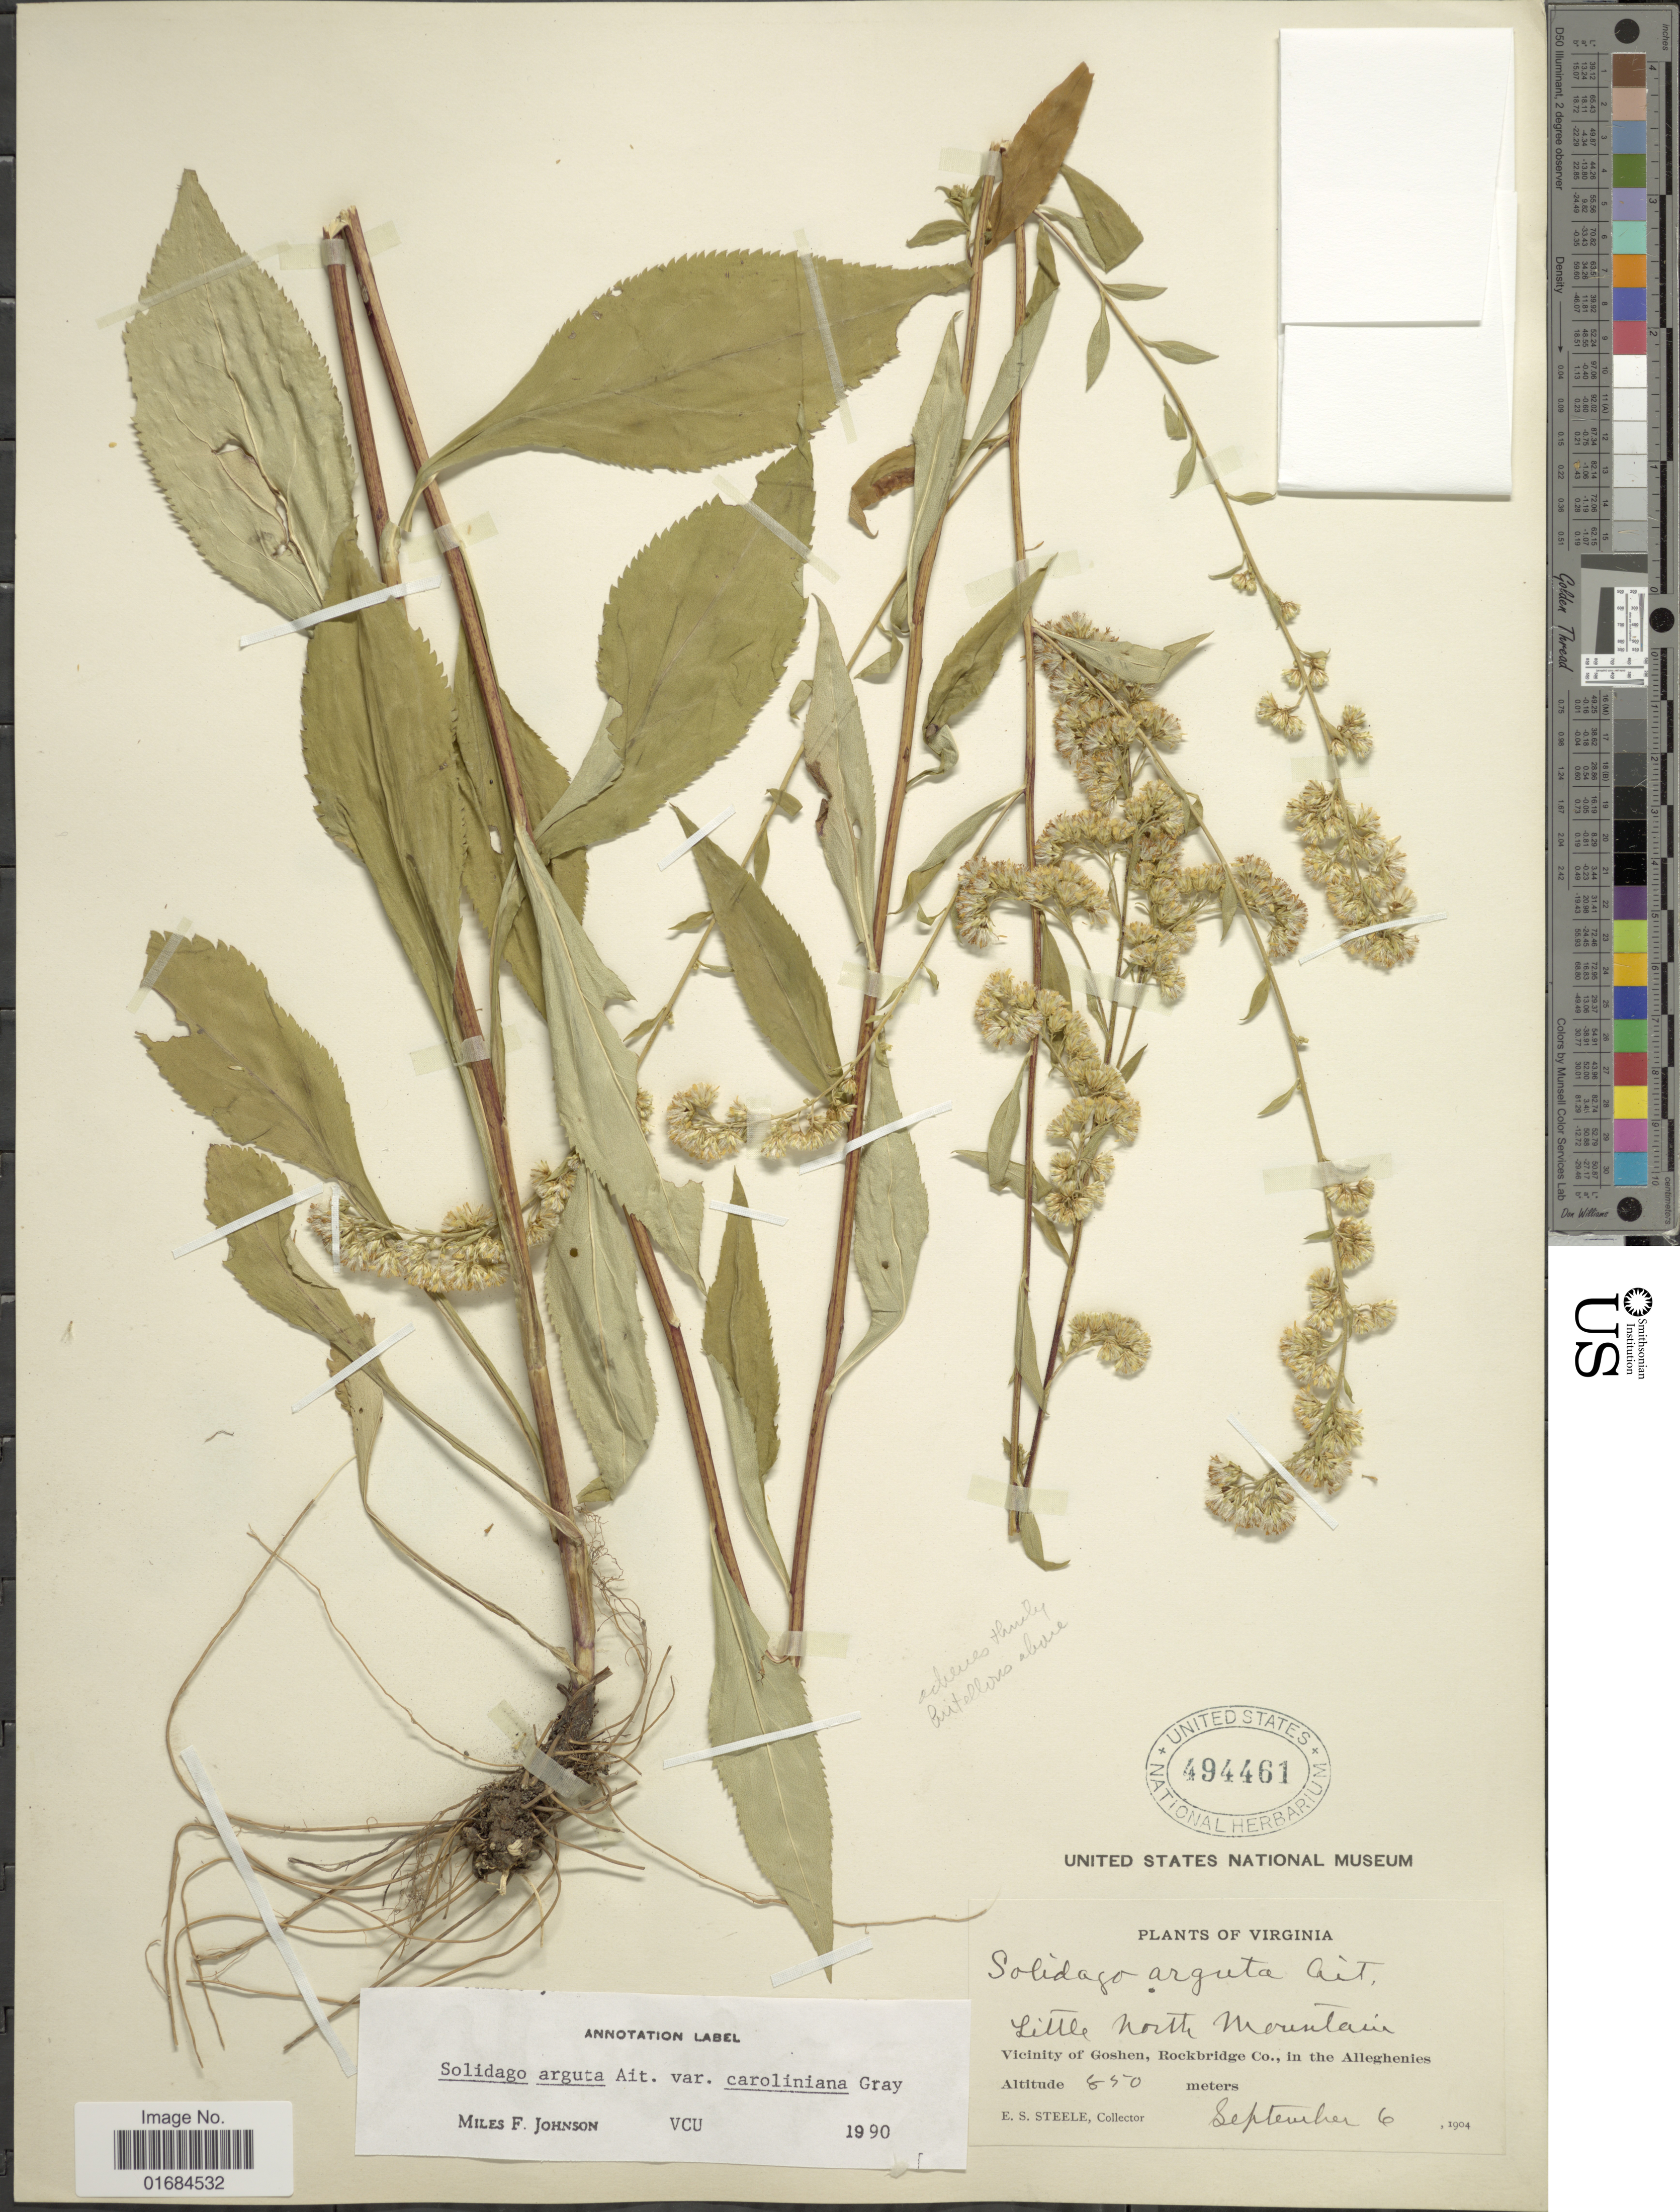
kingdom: Plantae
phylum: Tracheophyta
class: Magnoliopsida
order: Asterales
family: Asteraceae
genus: Solidago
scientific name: Solidago arguta var. caroliniana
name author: A. Gray & et al.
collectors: E. Steele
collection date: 1904-09-06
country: United States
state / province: Virginia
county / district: Rockbridge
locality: Little North Mountain, Vicinity of Goshen, Rockbridge Co in the Alleghenies.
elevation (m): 850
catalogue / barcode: US 494461